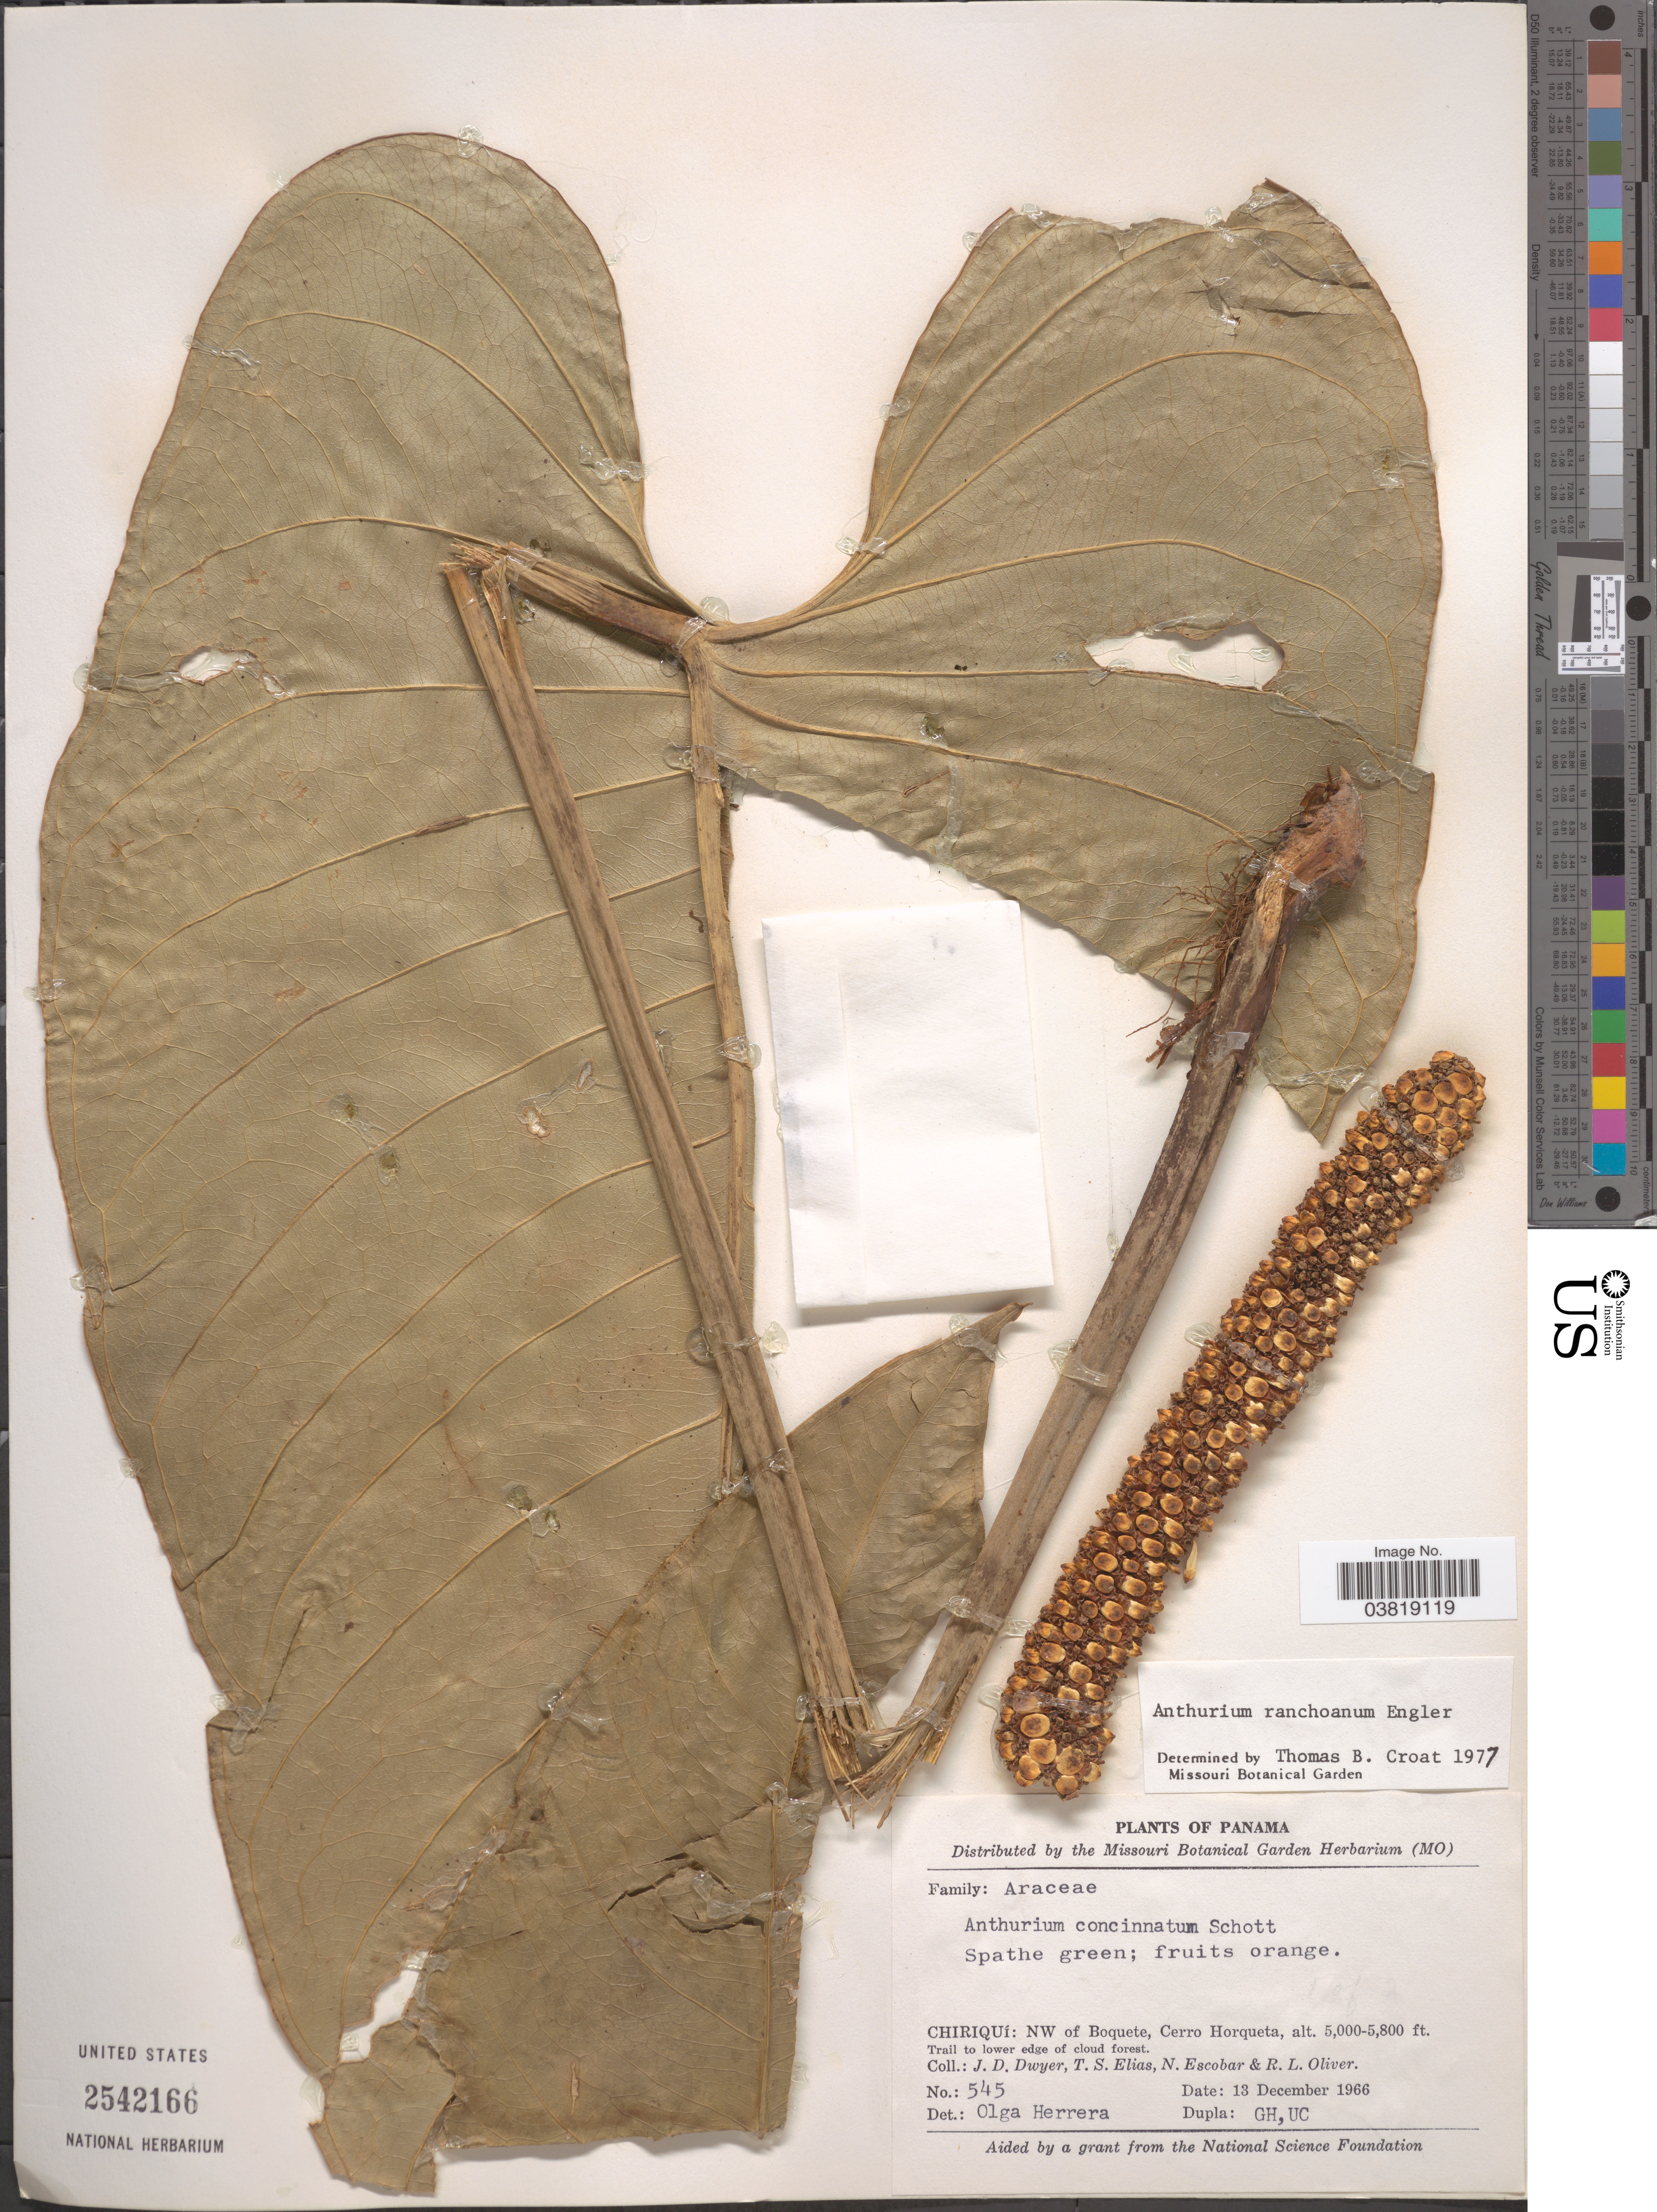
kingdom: Plantae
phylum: Tracheophyta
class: Liliopsida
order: Alismatales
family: Araceae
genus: Anthurium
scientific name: Anthurium ranchoanum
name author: Engl.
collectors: J. D. Dwyer, T. S. Elias, N. Escobar & R. Oliver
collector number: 545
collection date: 1966-12-13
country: Panama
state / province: Chiriqui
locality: Chiriquí: NW of Boquete, Cerro Horqueta. Trail to lower edge of cloud forest.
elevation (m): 1524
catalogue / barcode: US 2542166